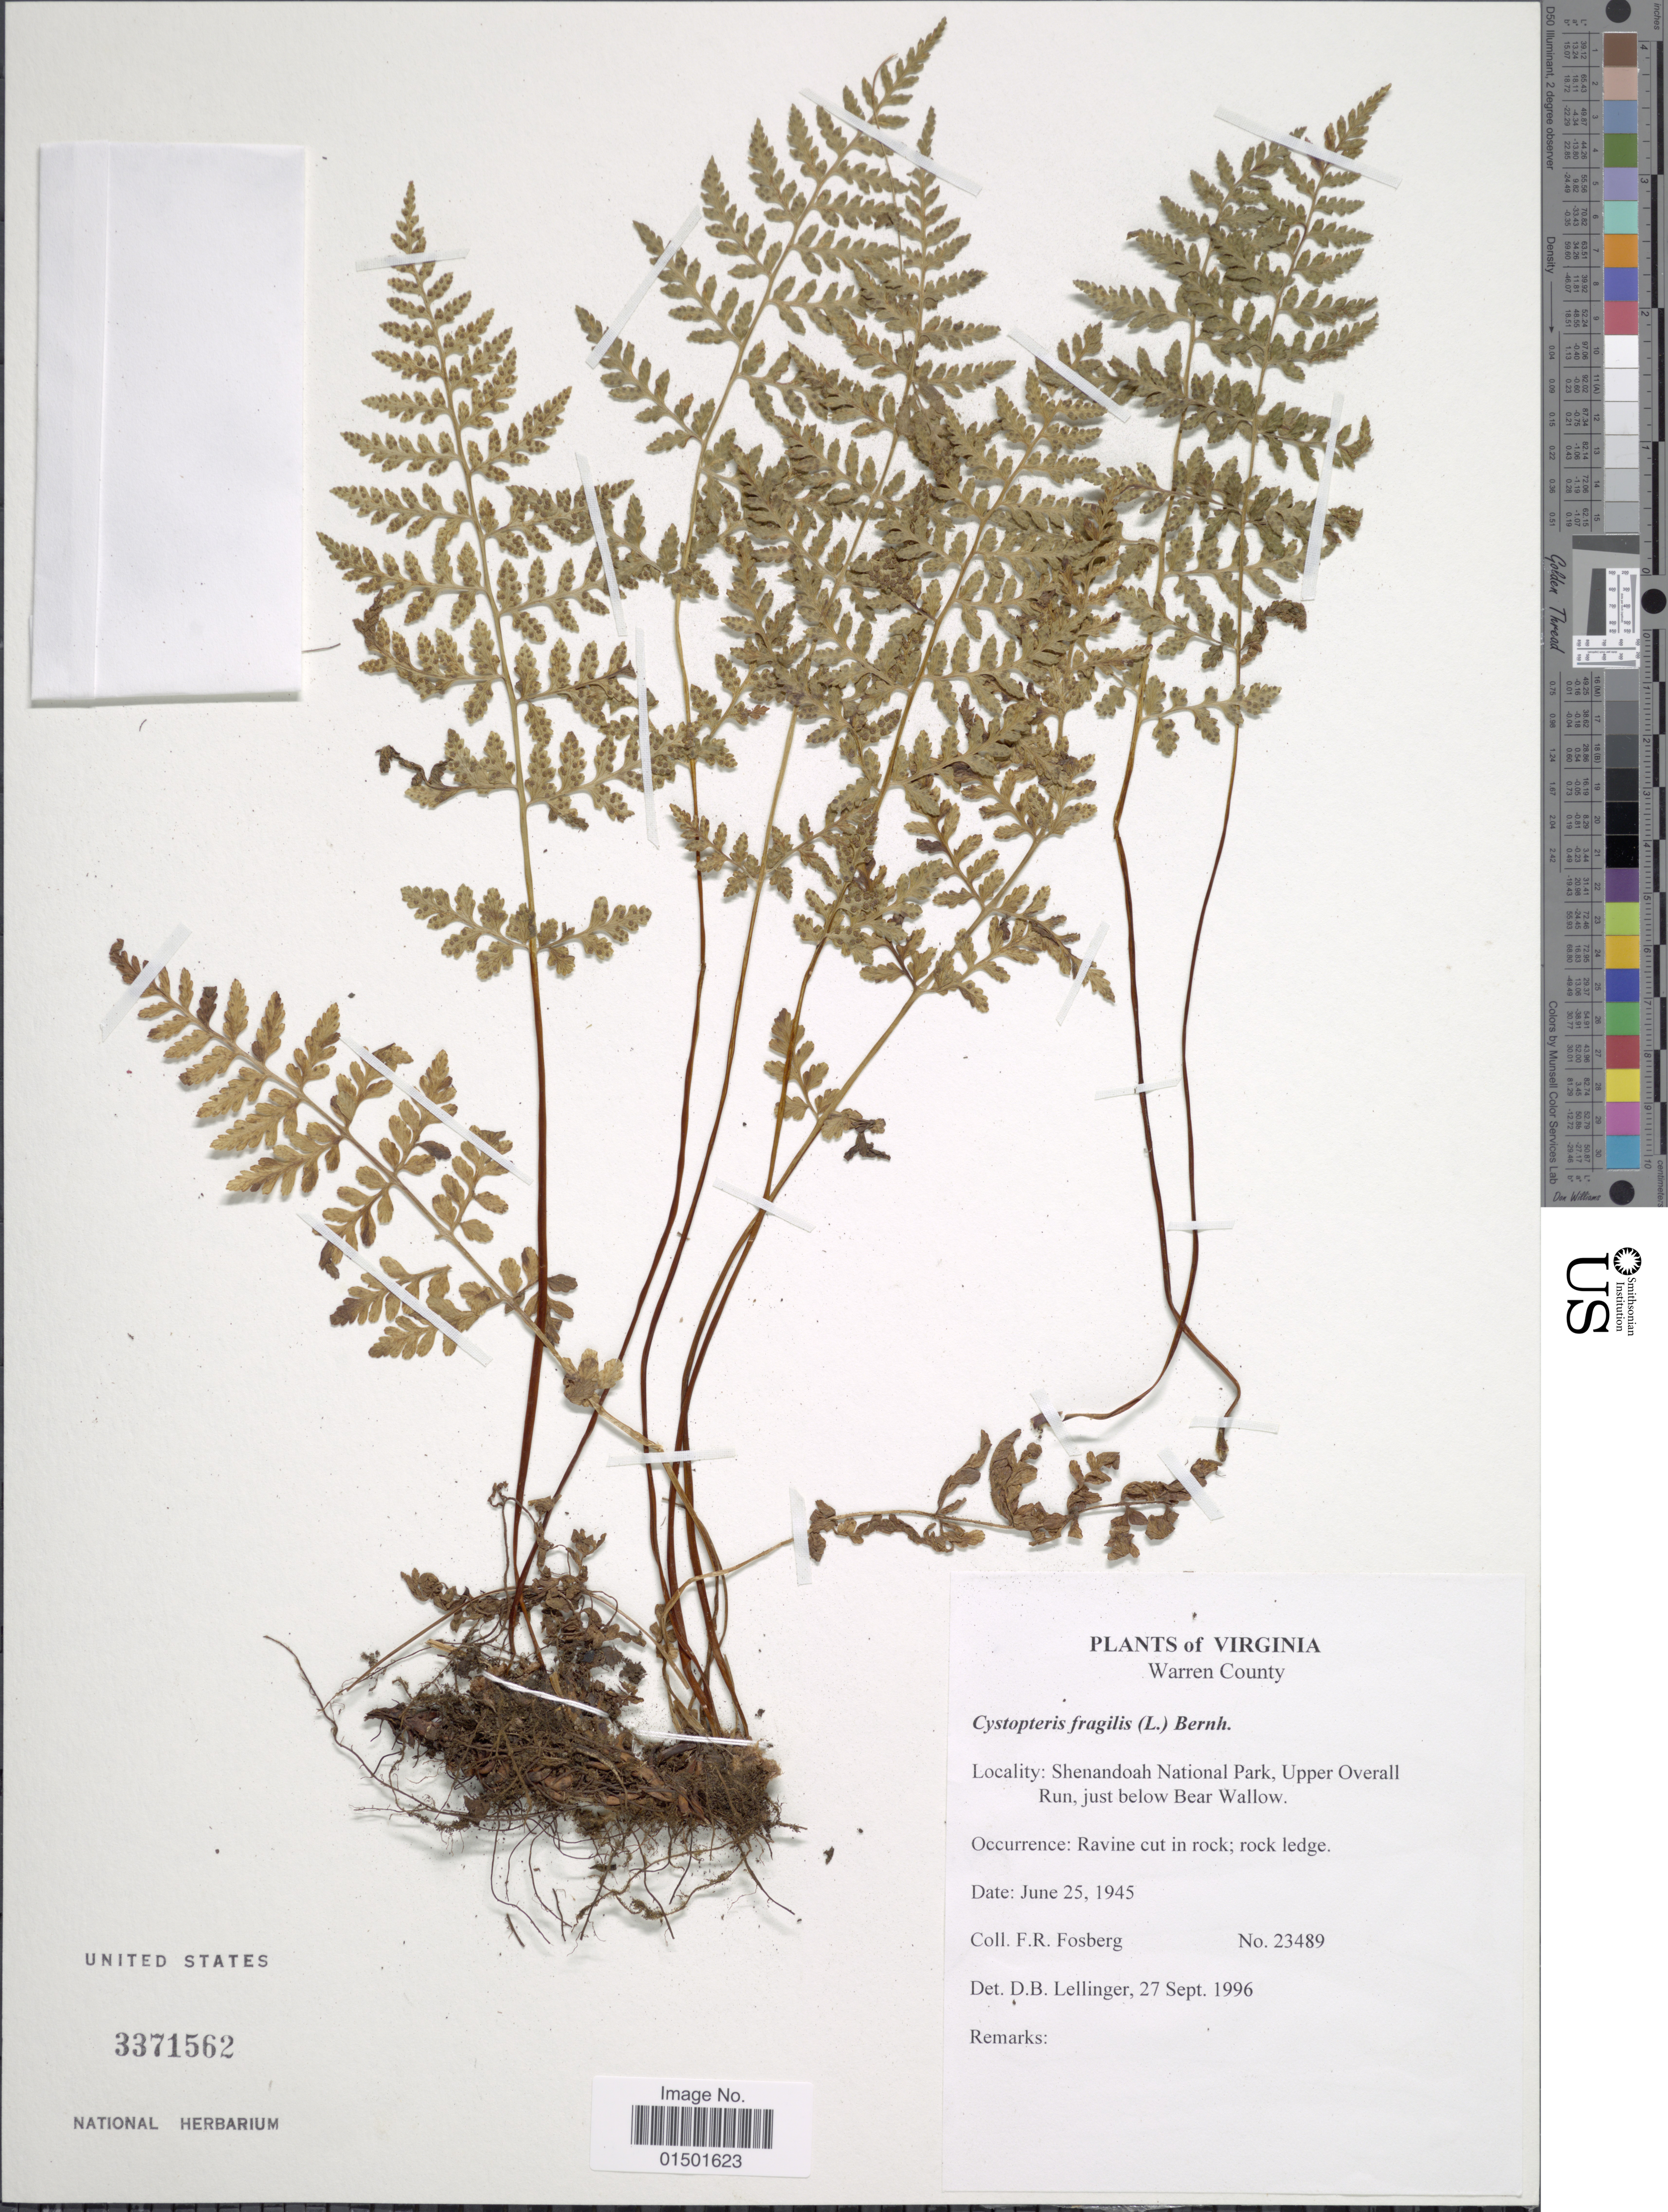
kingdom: Plantae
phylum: Tracheophyta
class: Polypodiopsida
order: Polypodiales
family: Cystopteridaceae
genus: Cystopteris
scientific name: Cystopteris fragilis var. fragilis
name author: (L.) Bernh.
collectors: F. R. Fosberg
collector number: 23489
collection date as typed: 25 Jun 1945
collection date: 1945-06-25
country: United States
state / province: Virginia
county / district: Warren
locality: Shenandoah National Park, Upper Overall Run, just below Bear Wallow.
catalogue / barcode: US 3371562